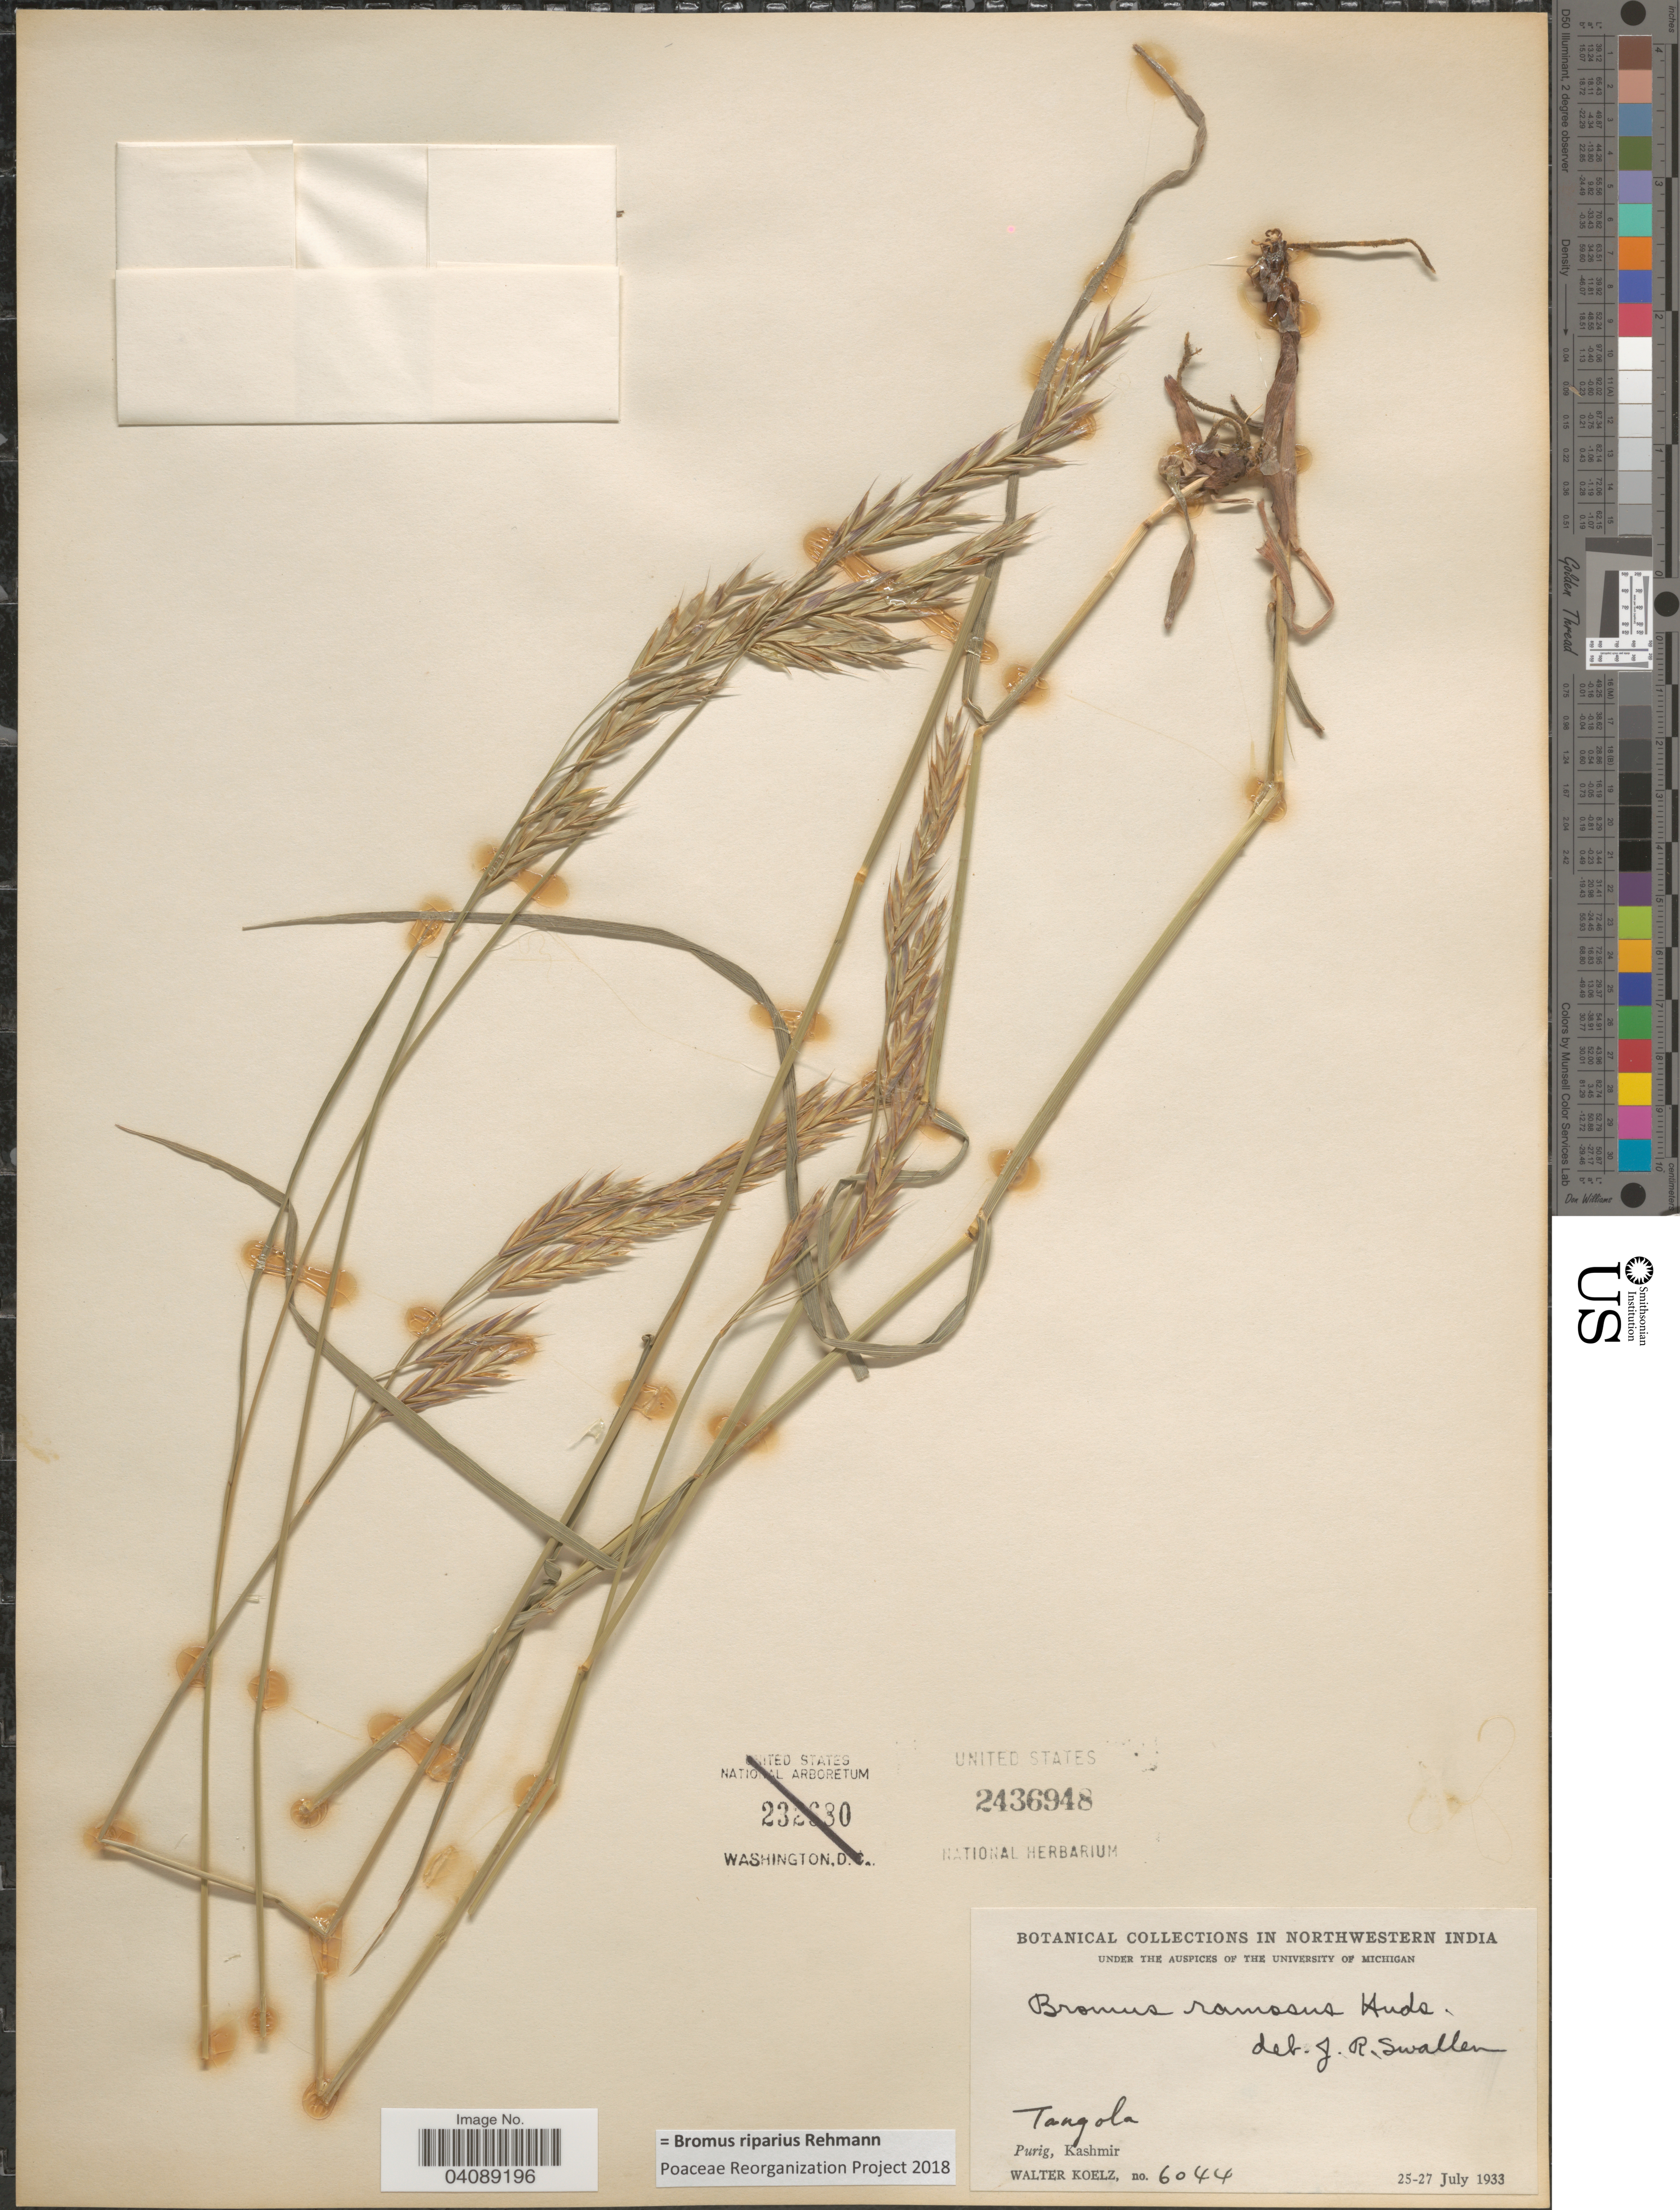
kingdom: Plantae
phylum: Tracheophyta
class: Liliopsida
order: Poales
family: Poaceae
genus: Bromus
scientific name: Bromus riparius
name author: Rehmann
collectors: W. N. Koelz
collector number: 6044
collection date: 1933-07-25/1933-07-27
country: India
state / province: Jammu and Kashmir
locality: In Northwestern India. Tangola. Purig, Kashmir.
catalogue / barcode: US 2436948